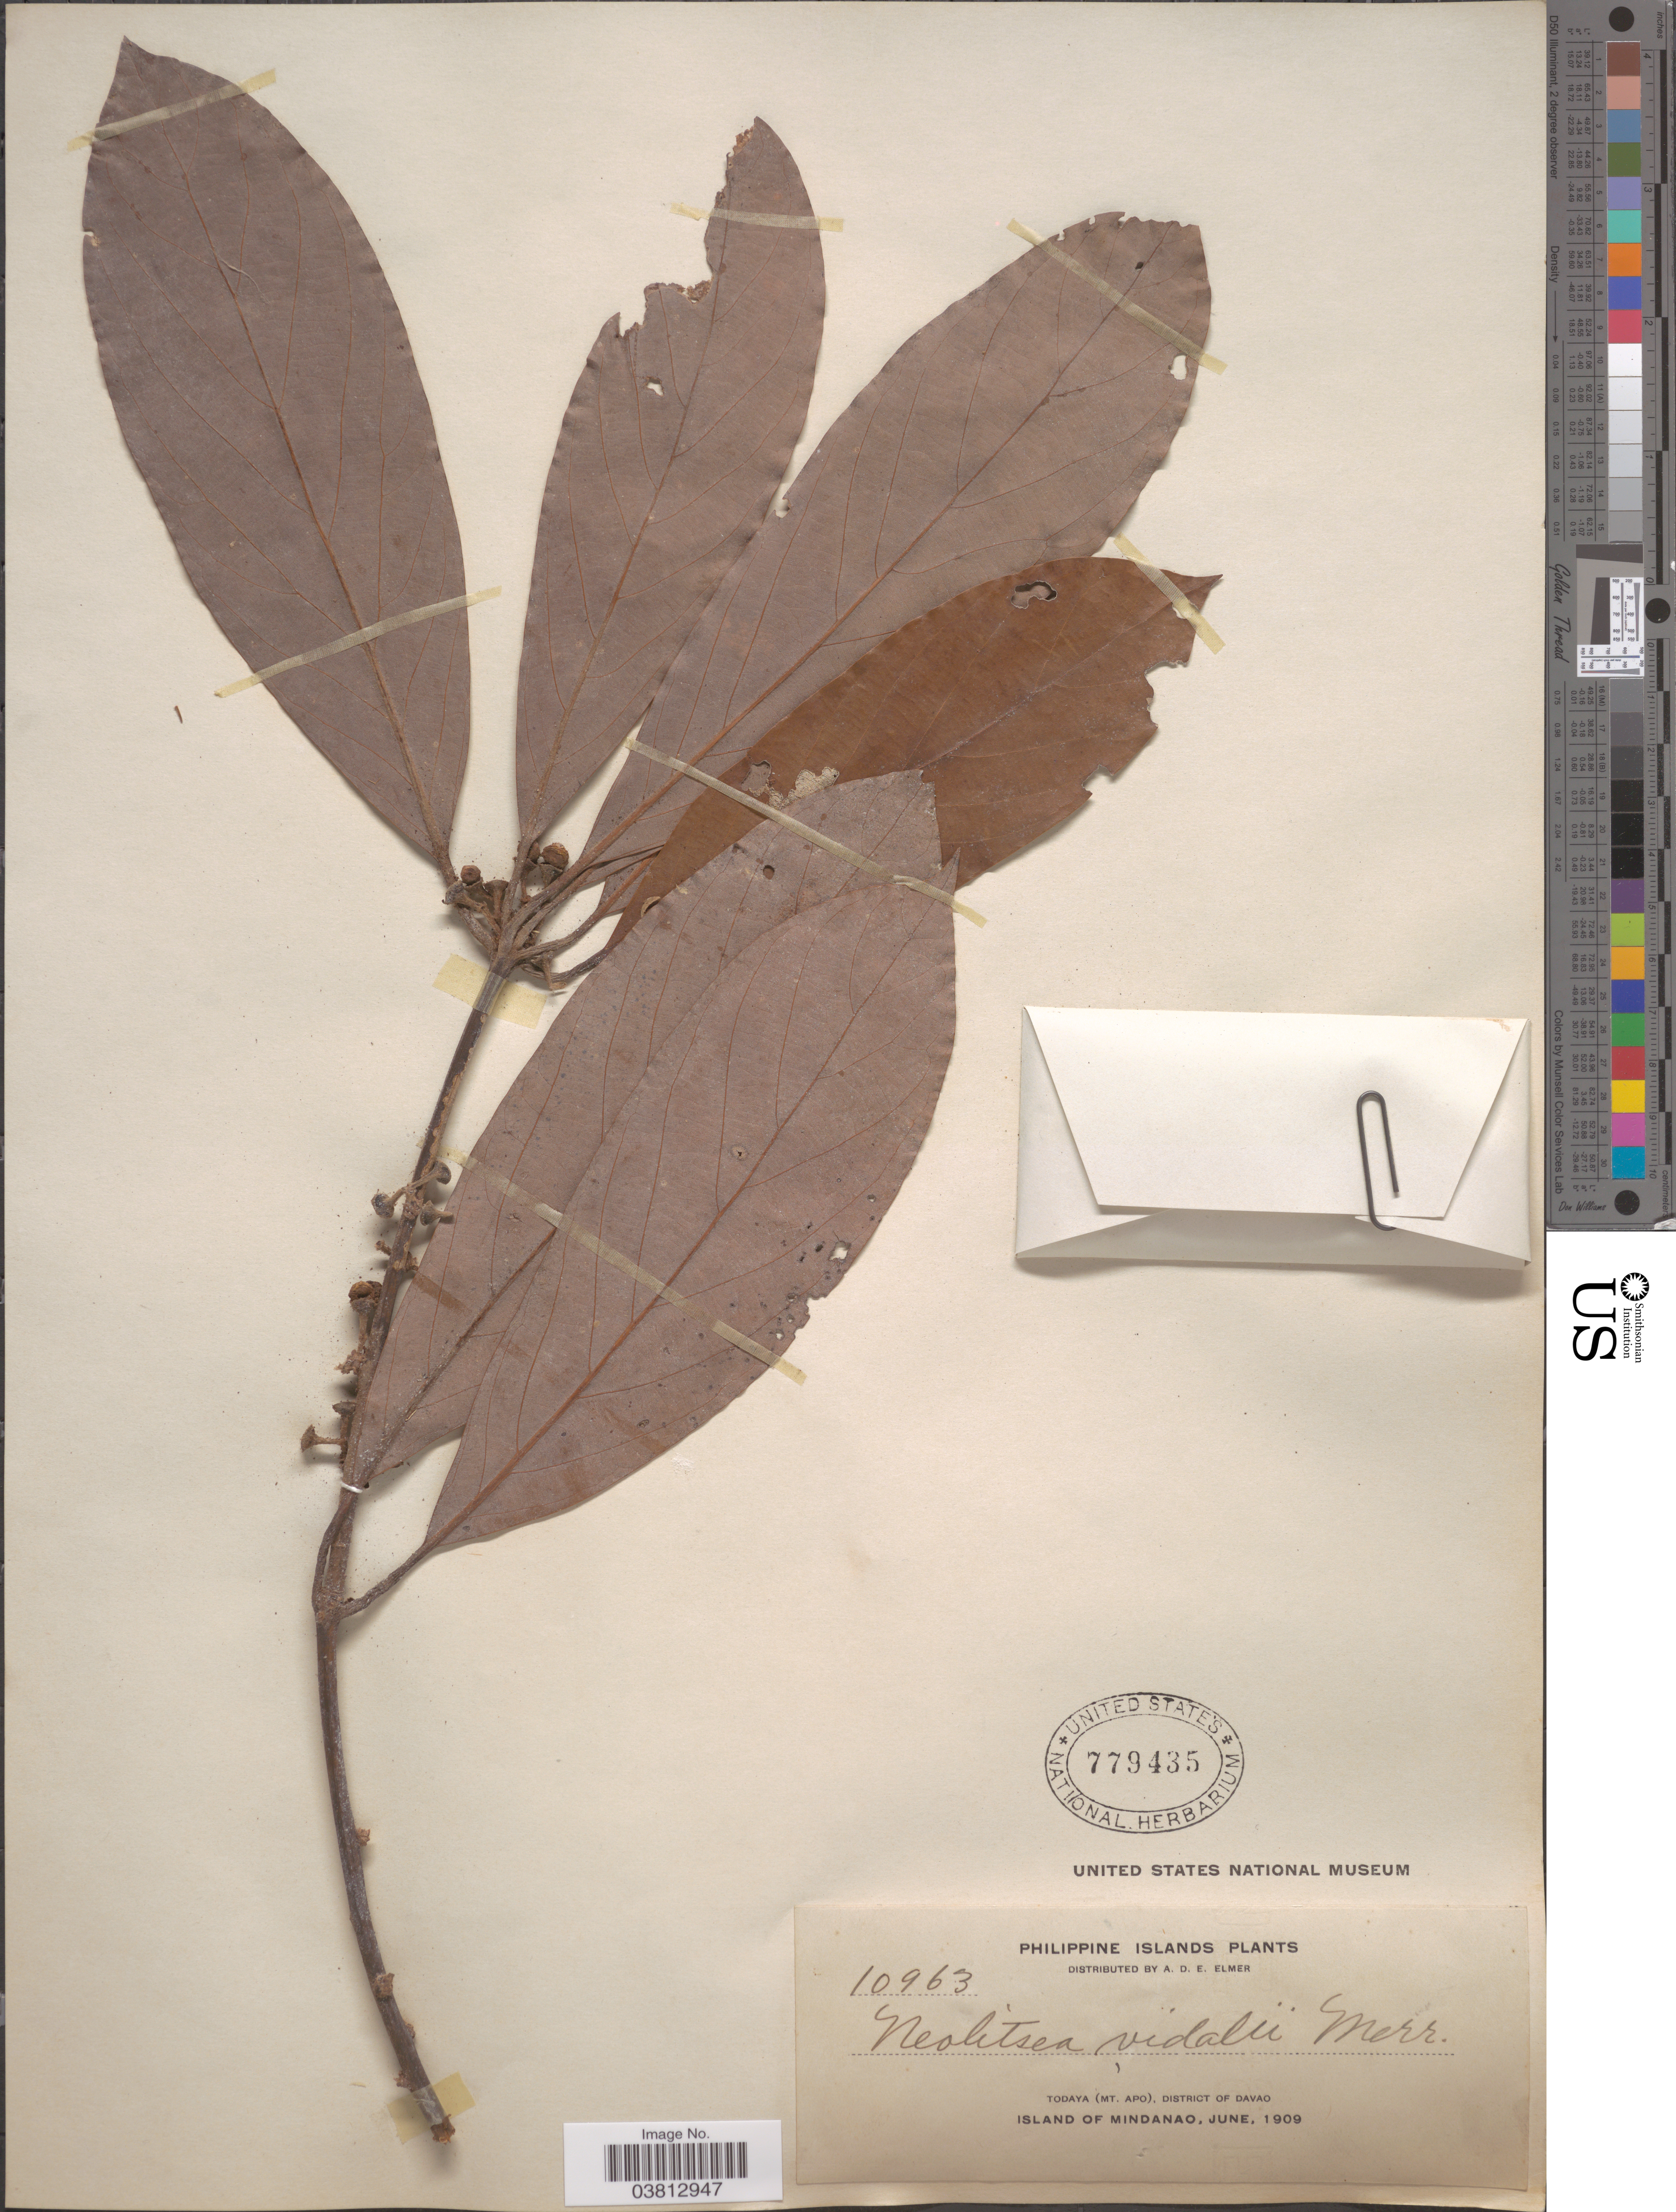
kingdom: Plantae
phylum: Tracheophyta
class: Magnoliopsida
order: Laurales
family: Lauraceae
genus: Neolitsea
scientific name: Neolitsea vidalii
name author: Merr.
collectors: A. D. E. Elmer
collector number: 10963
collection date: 1909-06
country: Philippines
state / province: Davao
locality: Philippine Islands. Todaya (Mt. Apo), District of Davao. Island of Mindanao.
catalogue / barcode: US 779435